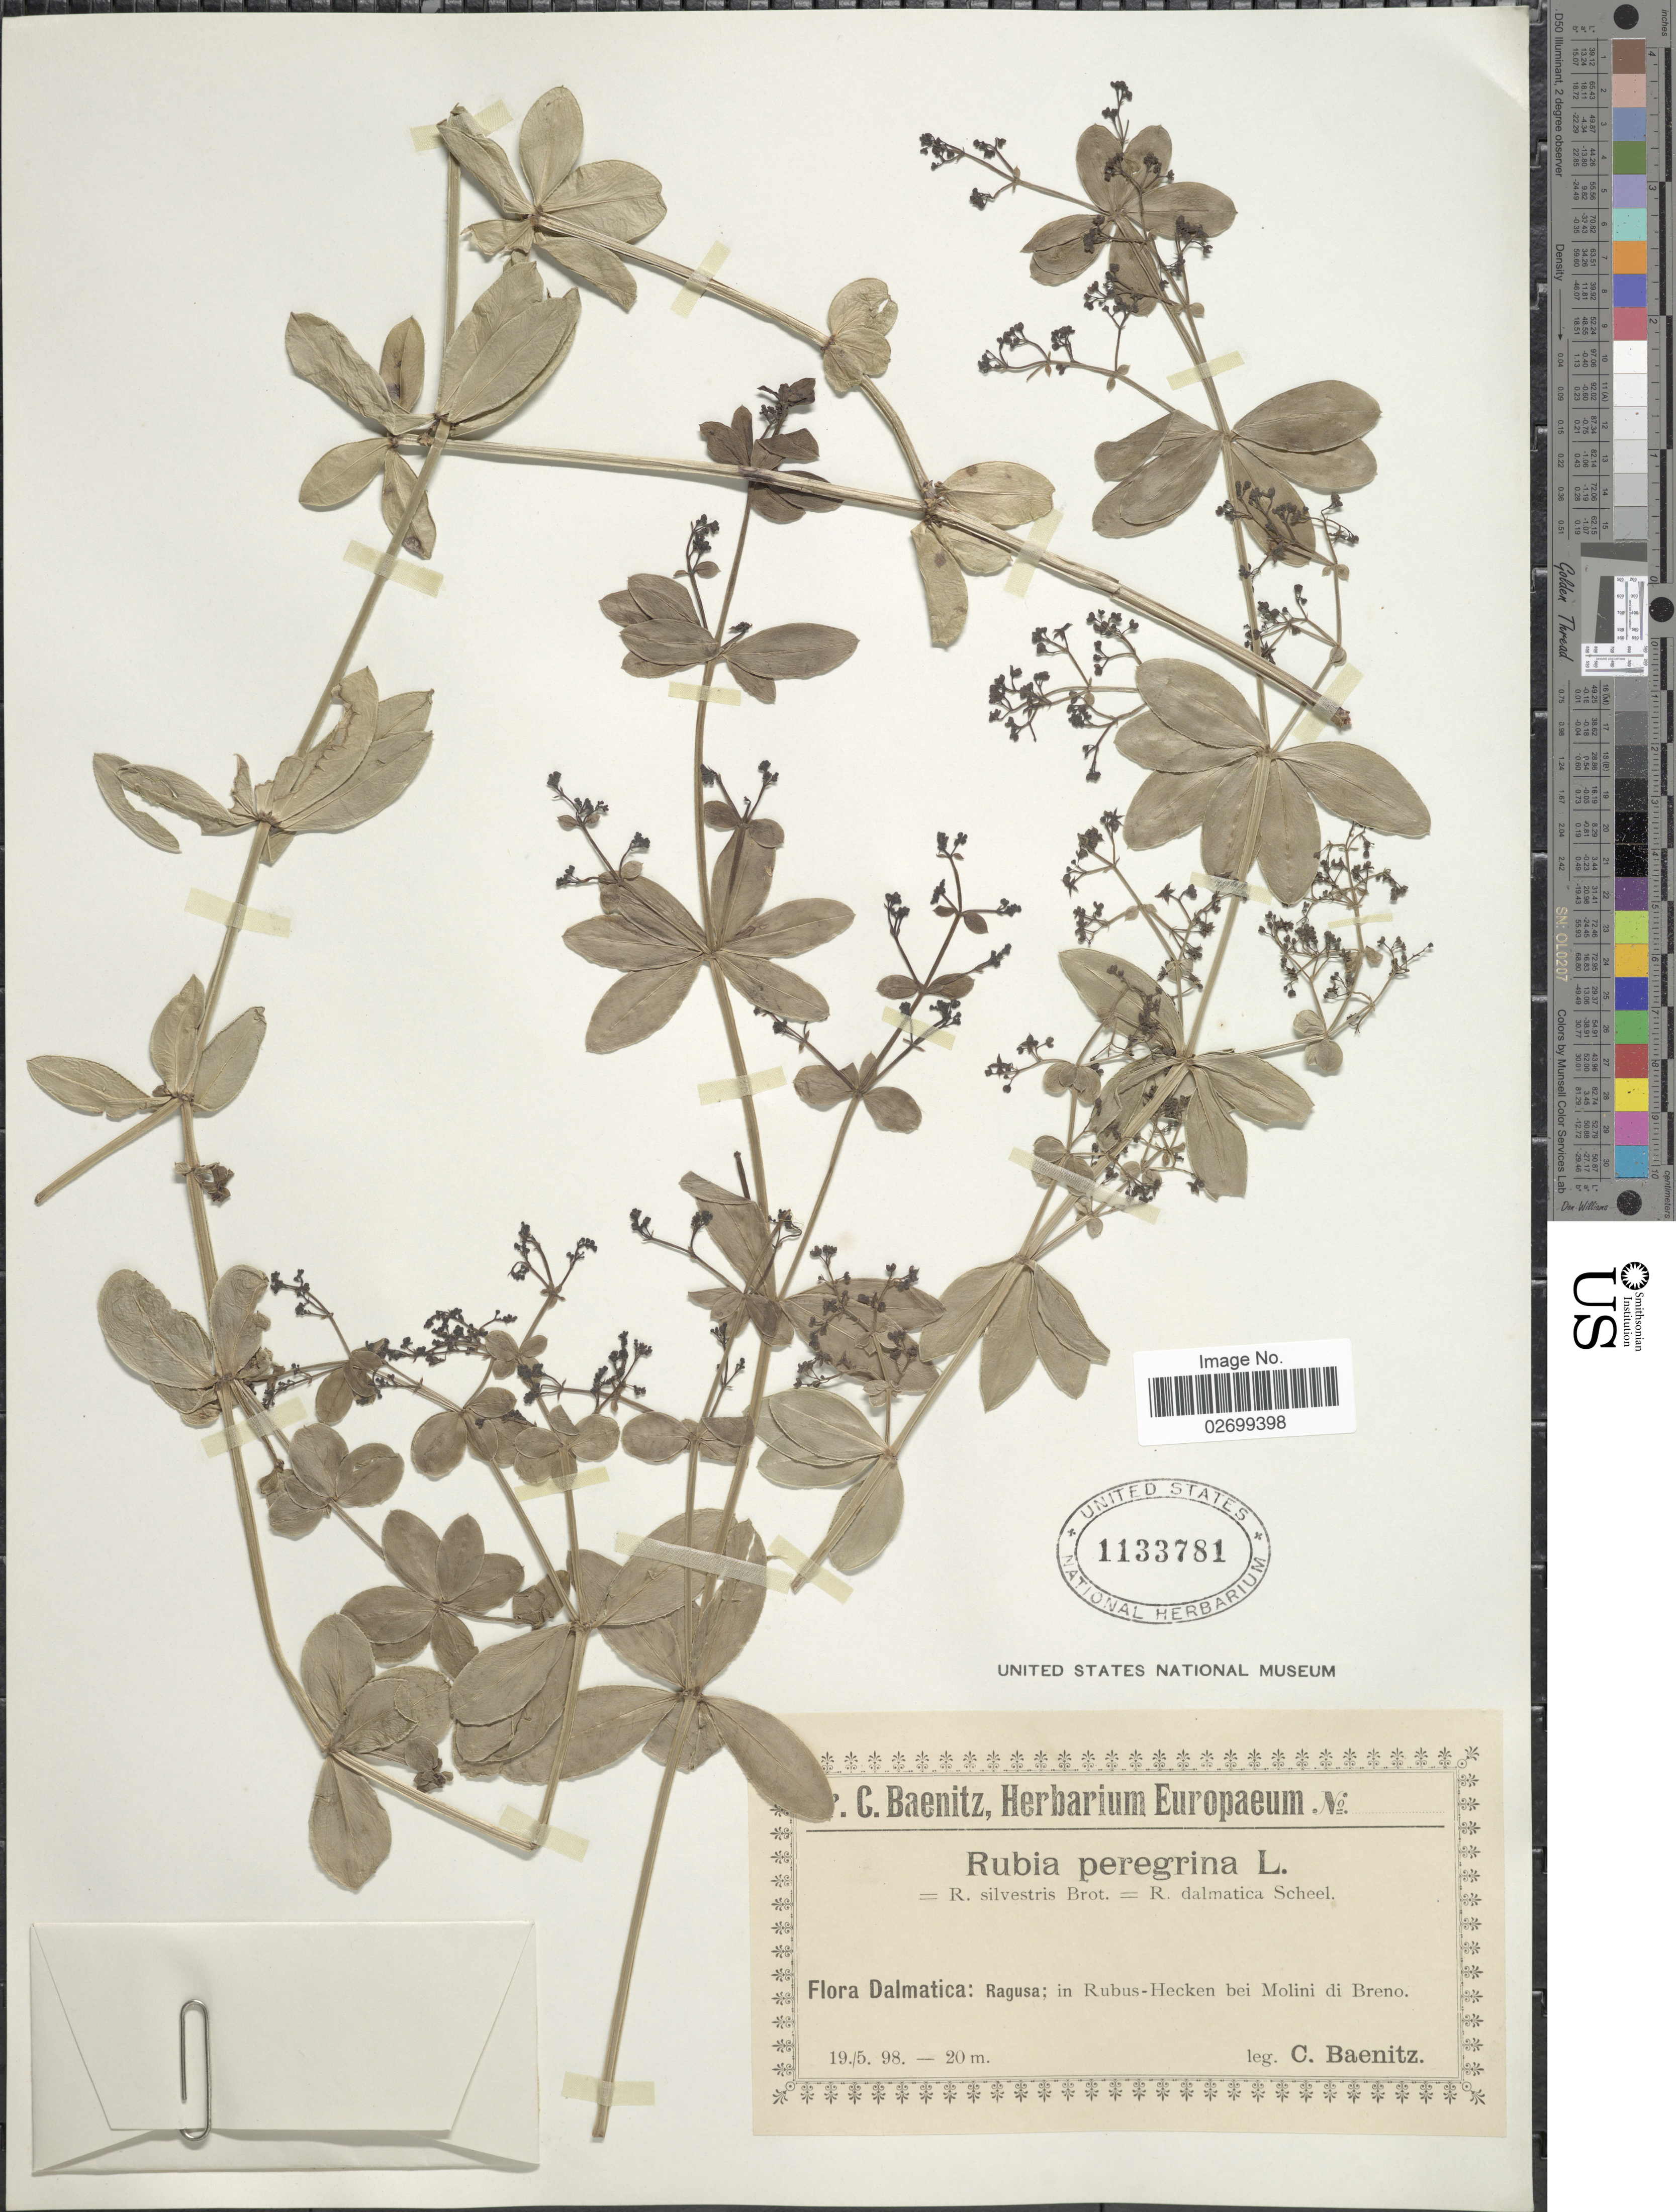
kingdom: Plantae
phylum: Tracheophyta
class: Magnoliopsida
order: Gentianales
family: Rubiaceae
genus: Rubia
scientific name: Rubia peregrina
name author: L.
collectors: C. G. Baenitz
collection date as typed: Transcribed d/m/y: 19/5/98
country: Italy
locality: Dalmatica: Ragusa; in Rubus-Hecken bei Molini di Breno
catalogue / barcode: US 1133781